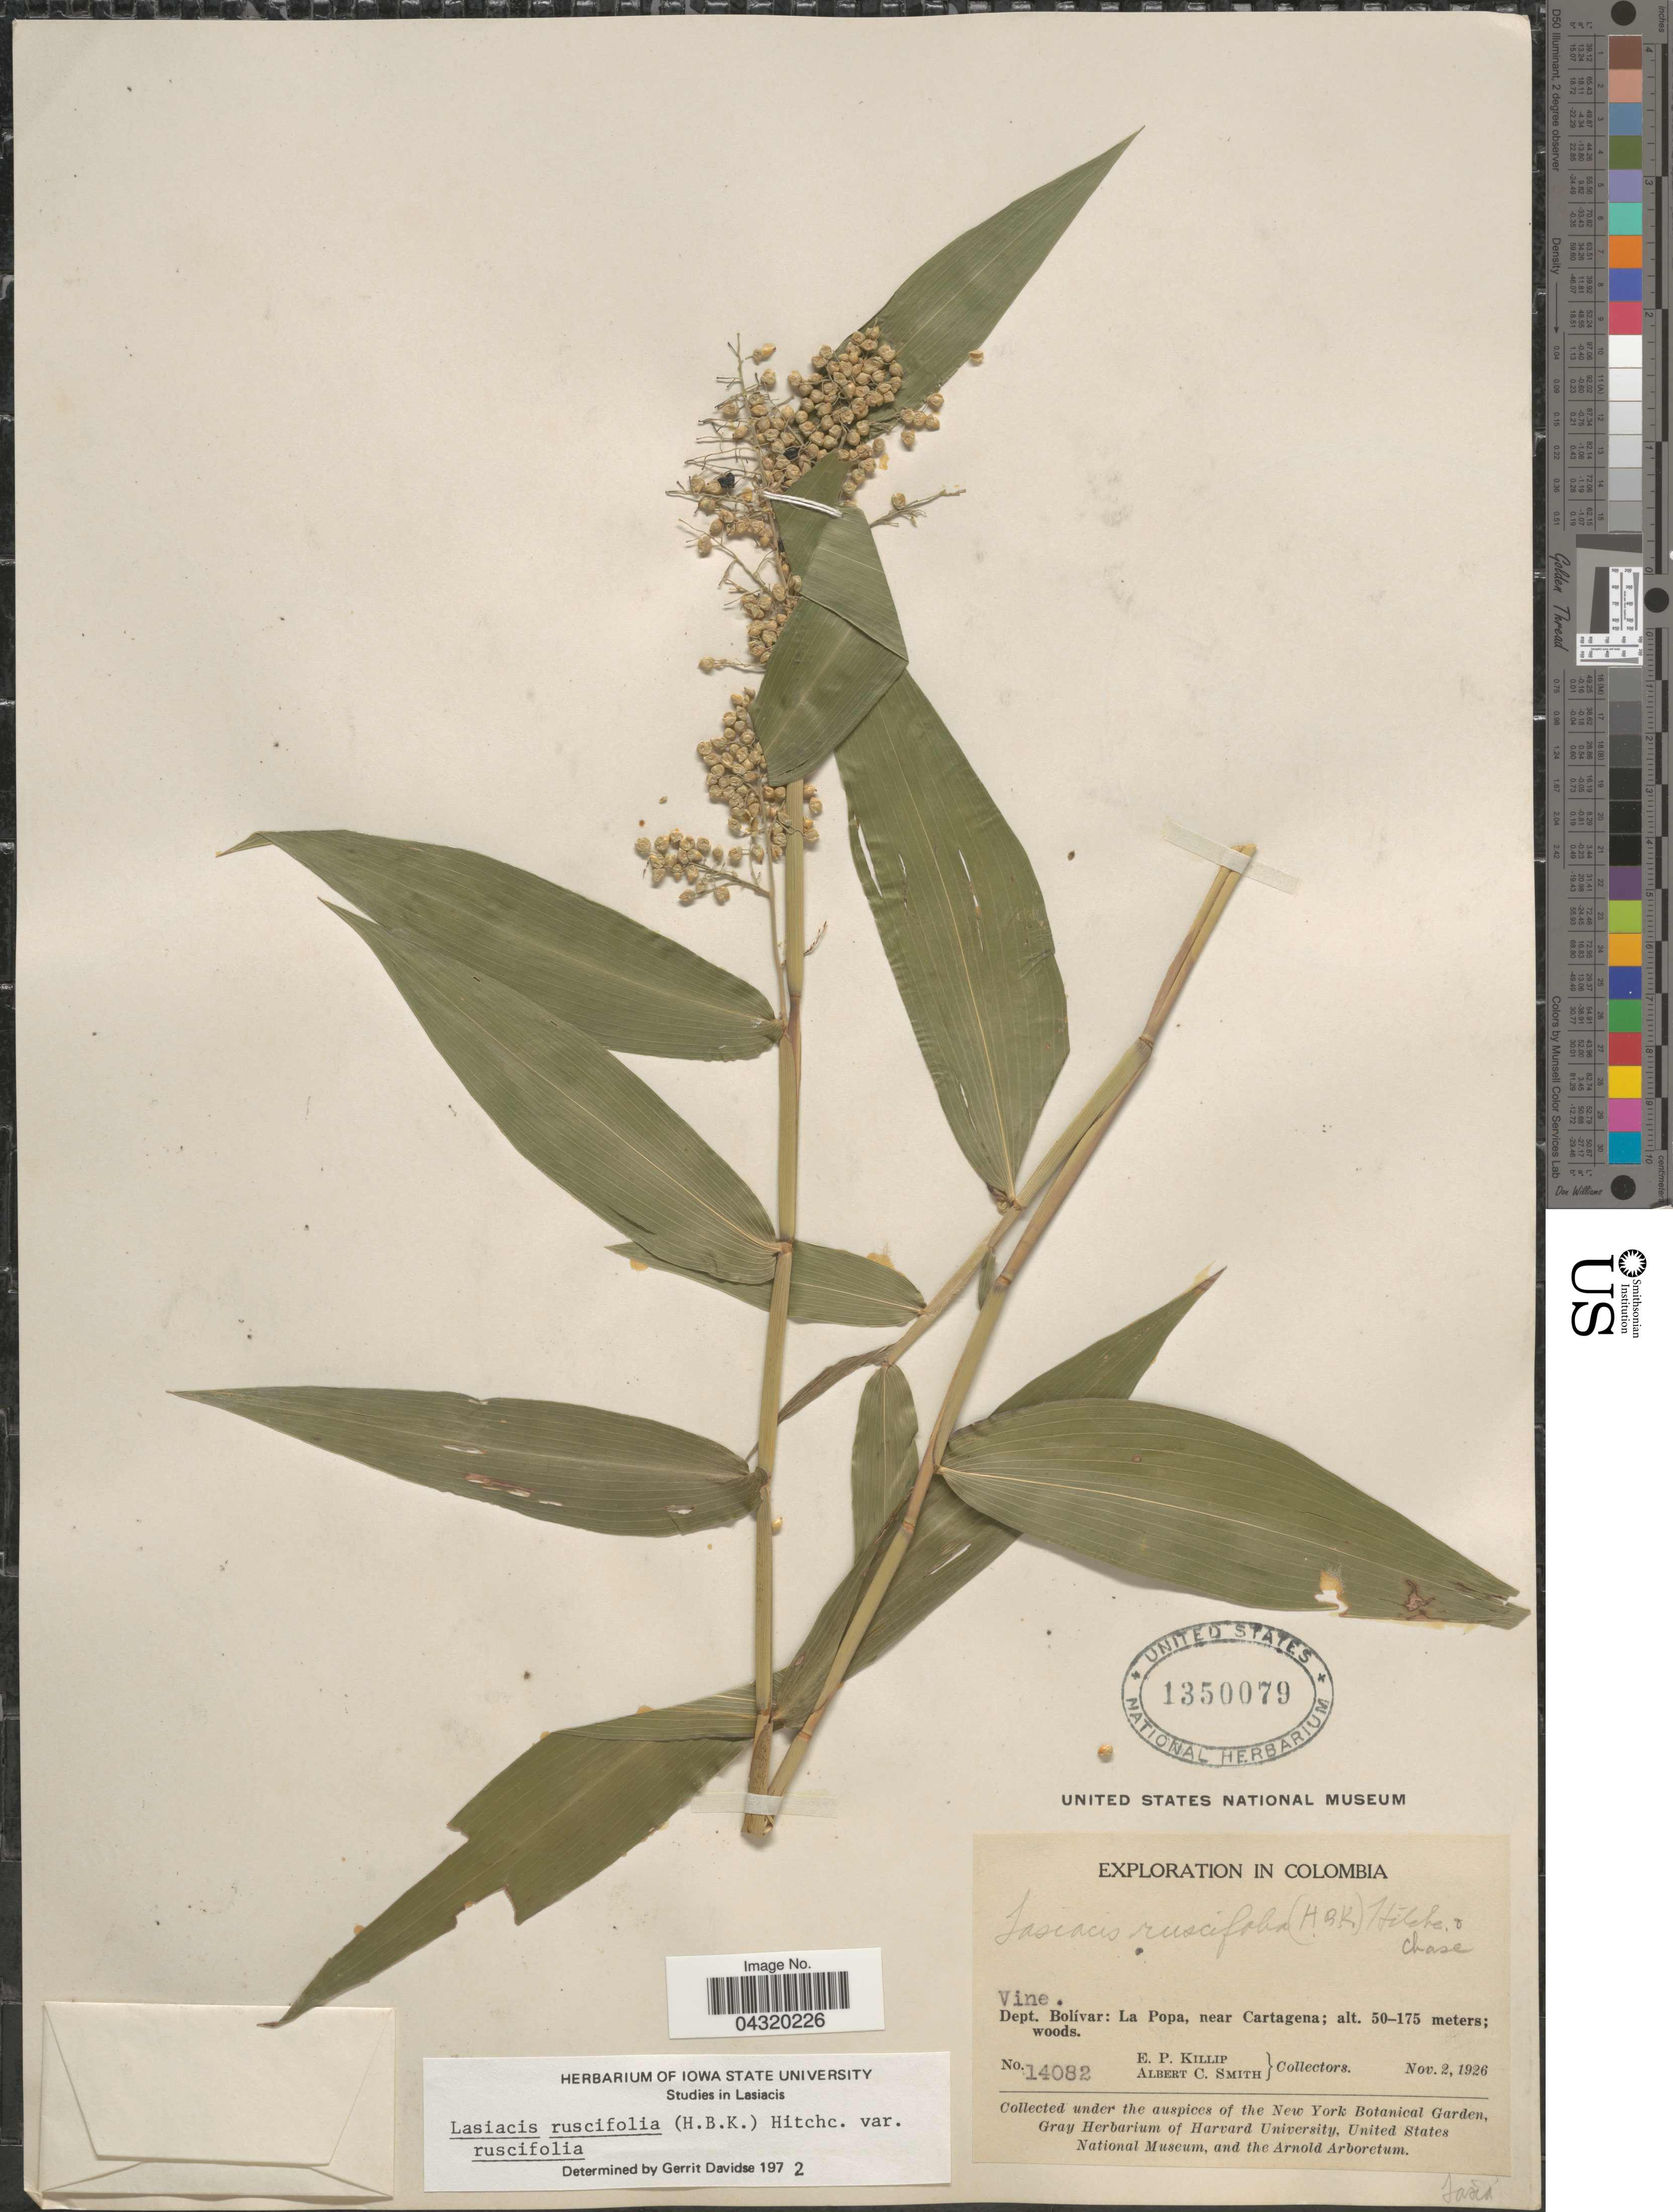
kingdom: Plantae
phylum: Tracheophyta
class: Liliopsida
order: Poales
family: Poaceae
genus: Lasiacis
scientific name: Lasiacis ruscifolia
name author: (Kunth) Hitchc.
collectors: E. P. Killip & A. C. Smith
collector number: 14082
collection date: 1926-11-02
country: Colombia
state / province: Bolívar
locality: Exploration in Colombia. Dept. Bolívar: La Popa, near Cartagena.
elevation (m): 50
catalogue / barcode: US 1350079